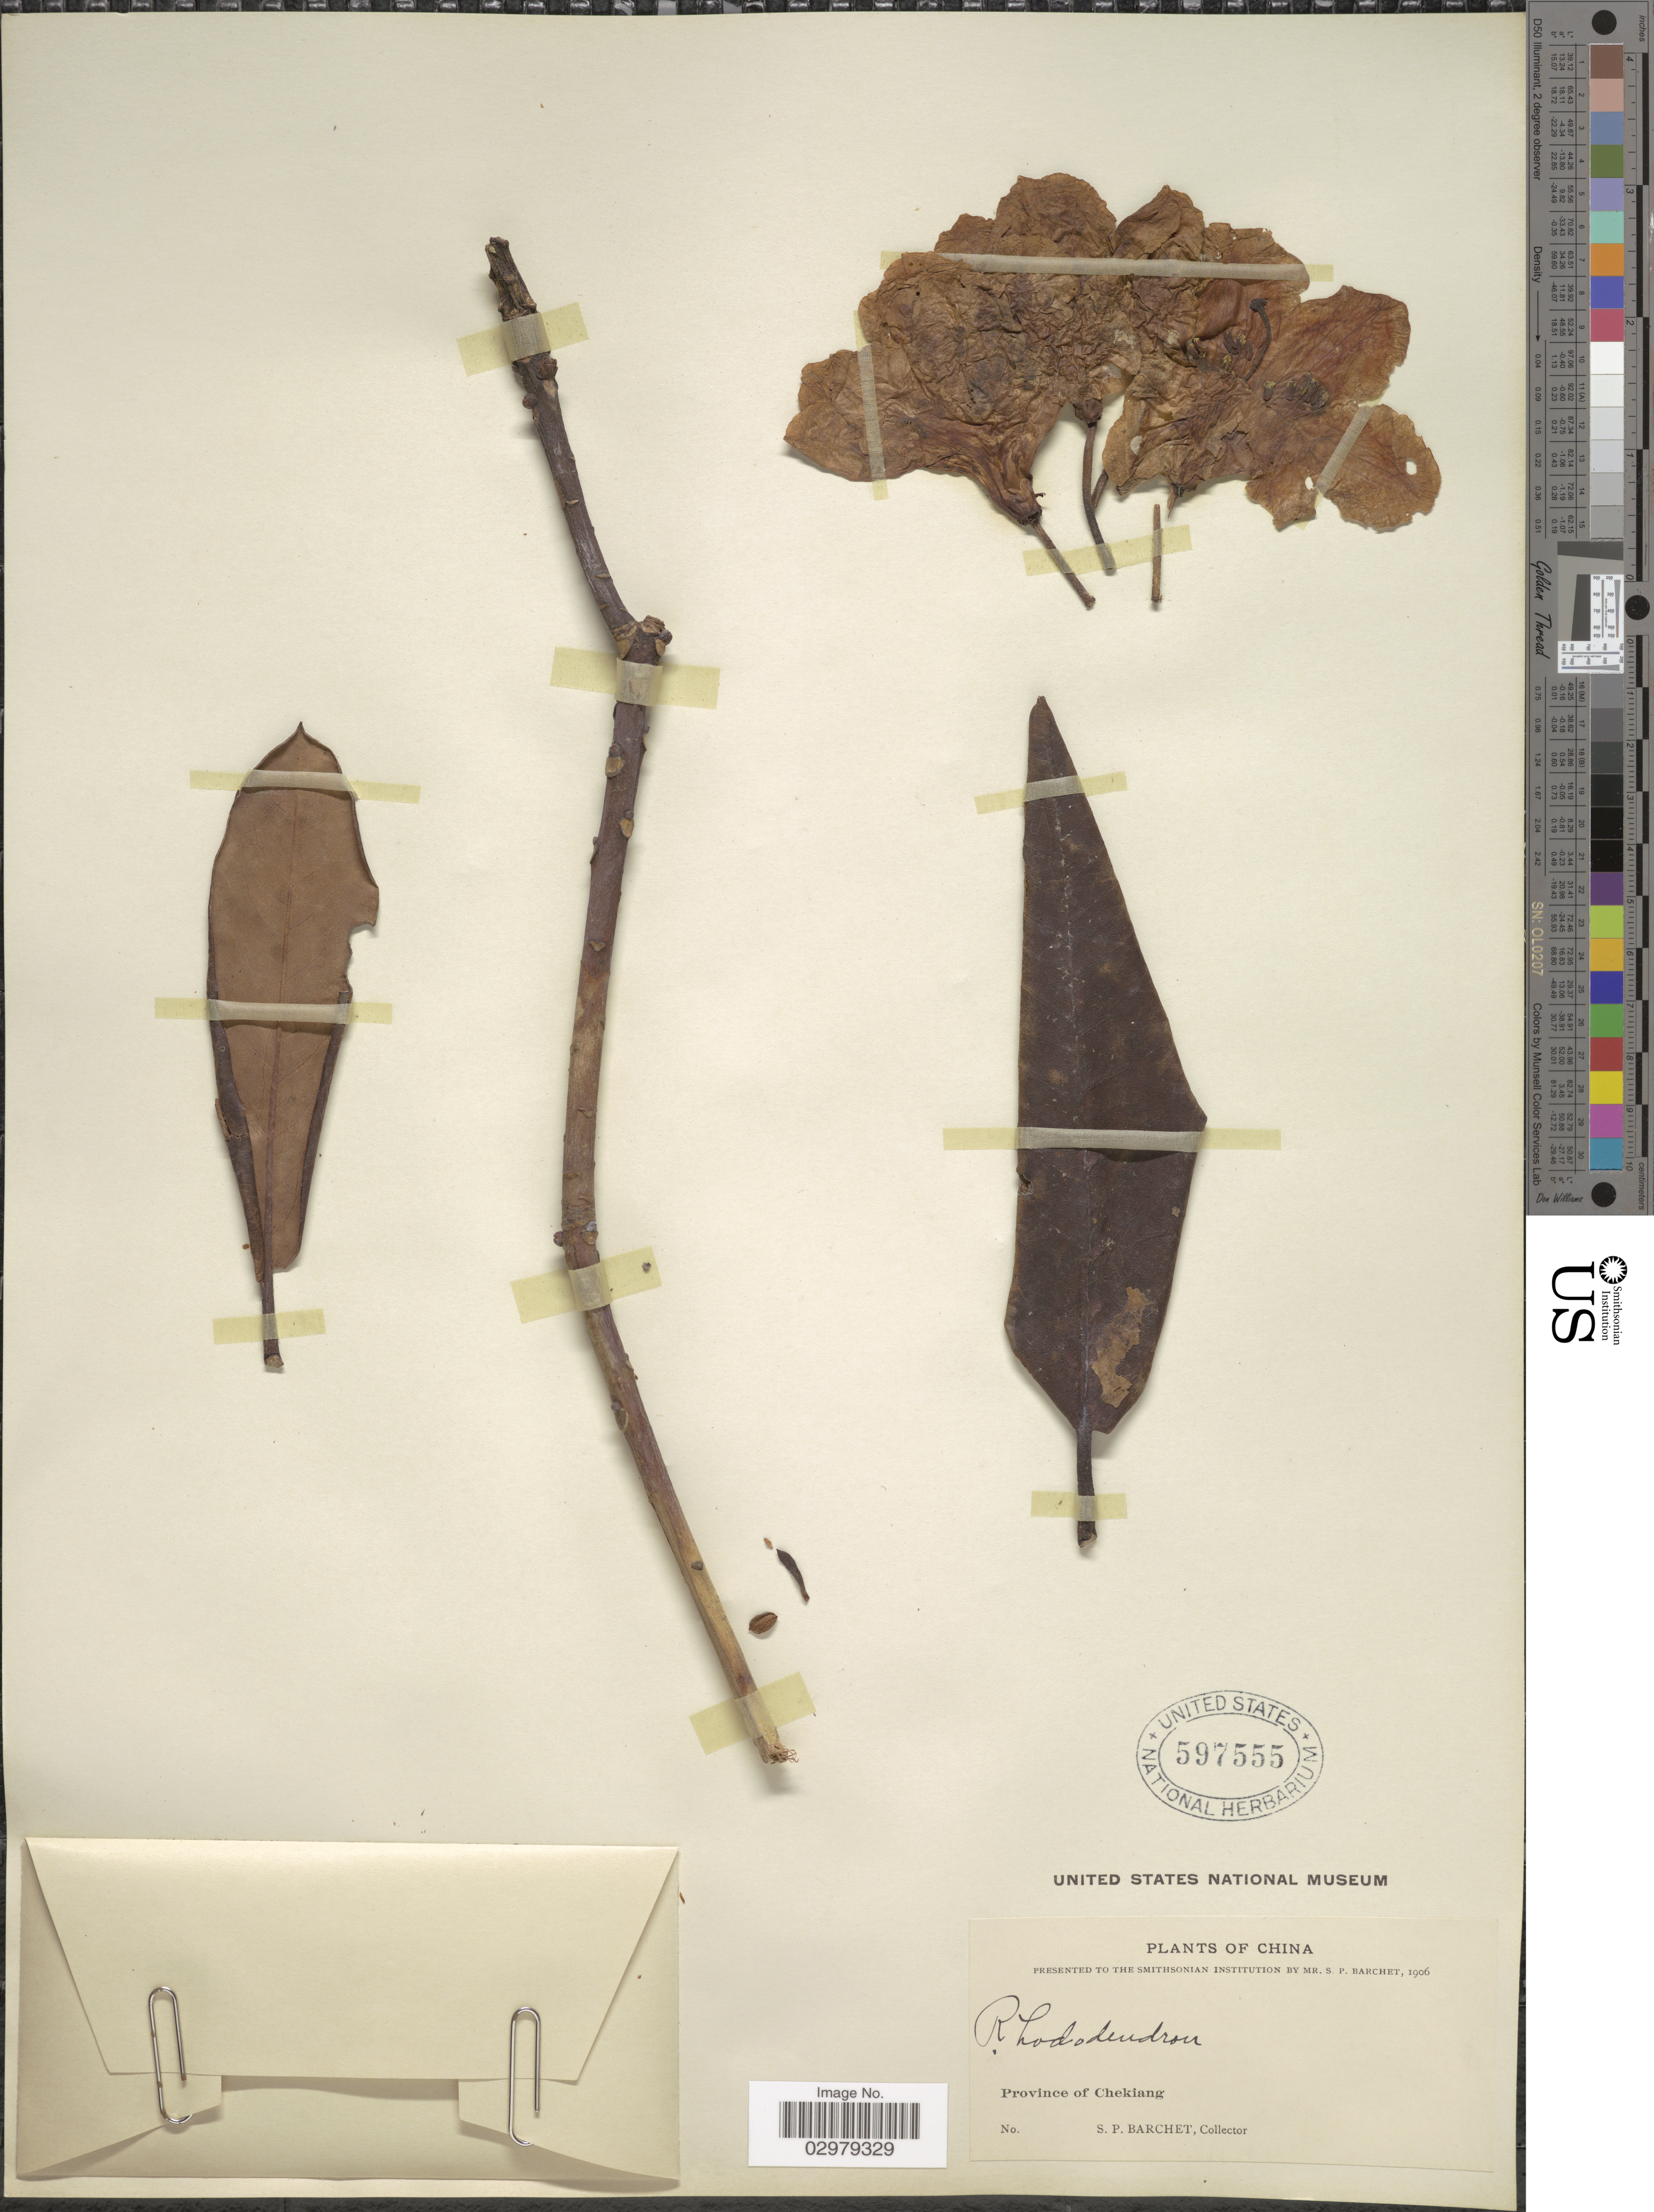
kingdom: Plantae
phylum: Tracheophyta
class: Magnoliopsida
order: Ericales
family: Ericaceae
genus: Rhododendron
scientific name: Rhododendron sp.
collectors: S. P. Barchet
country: China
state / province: Zhejiang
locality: Province of Chekiang.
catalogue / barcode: US 597555